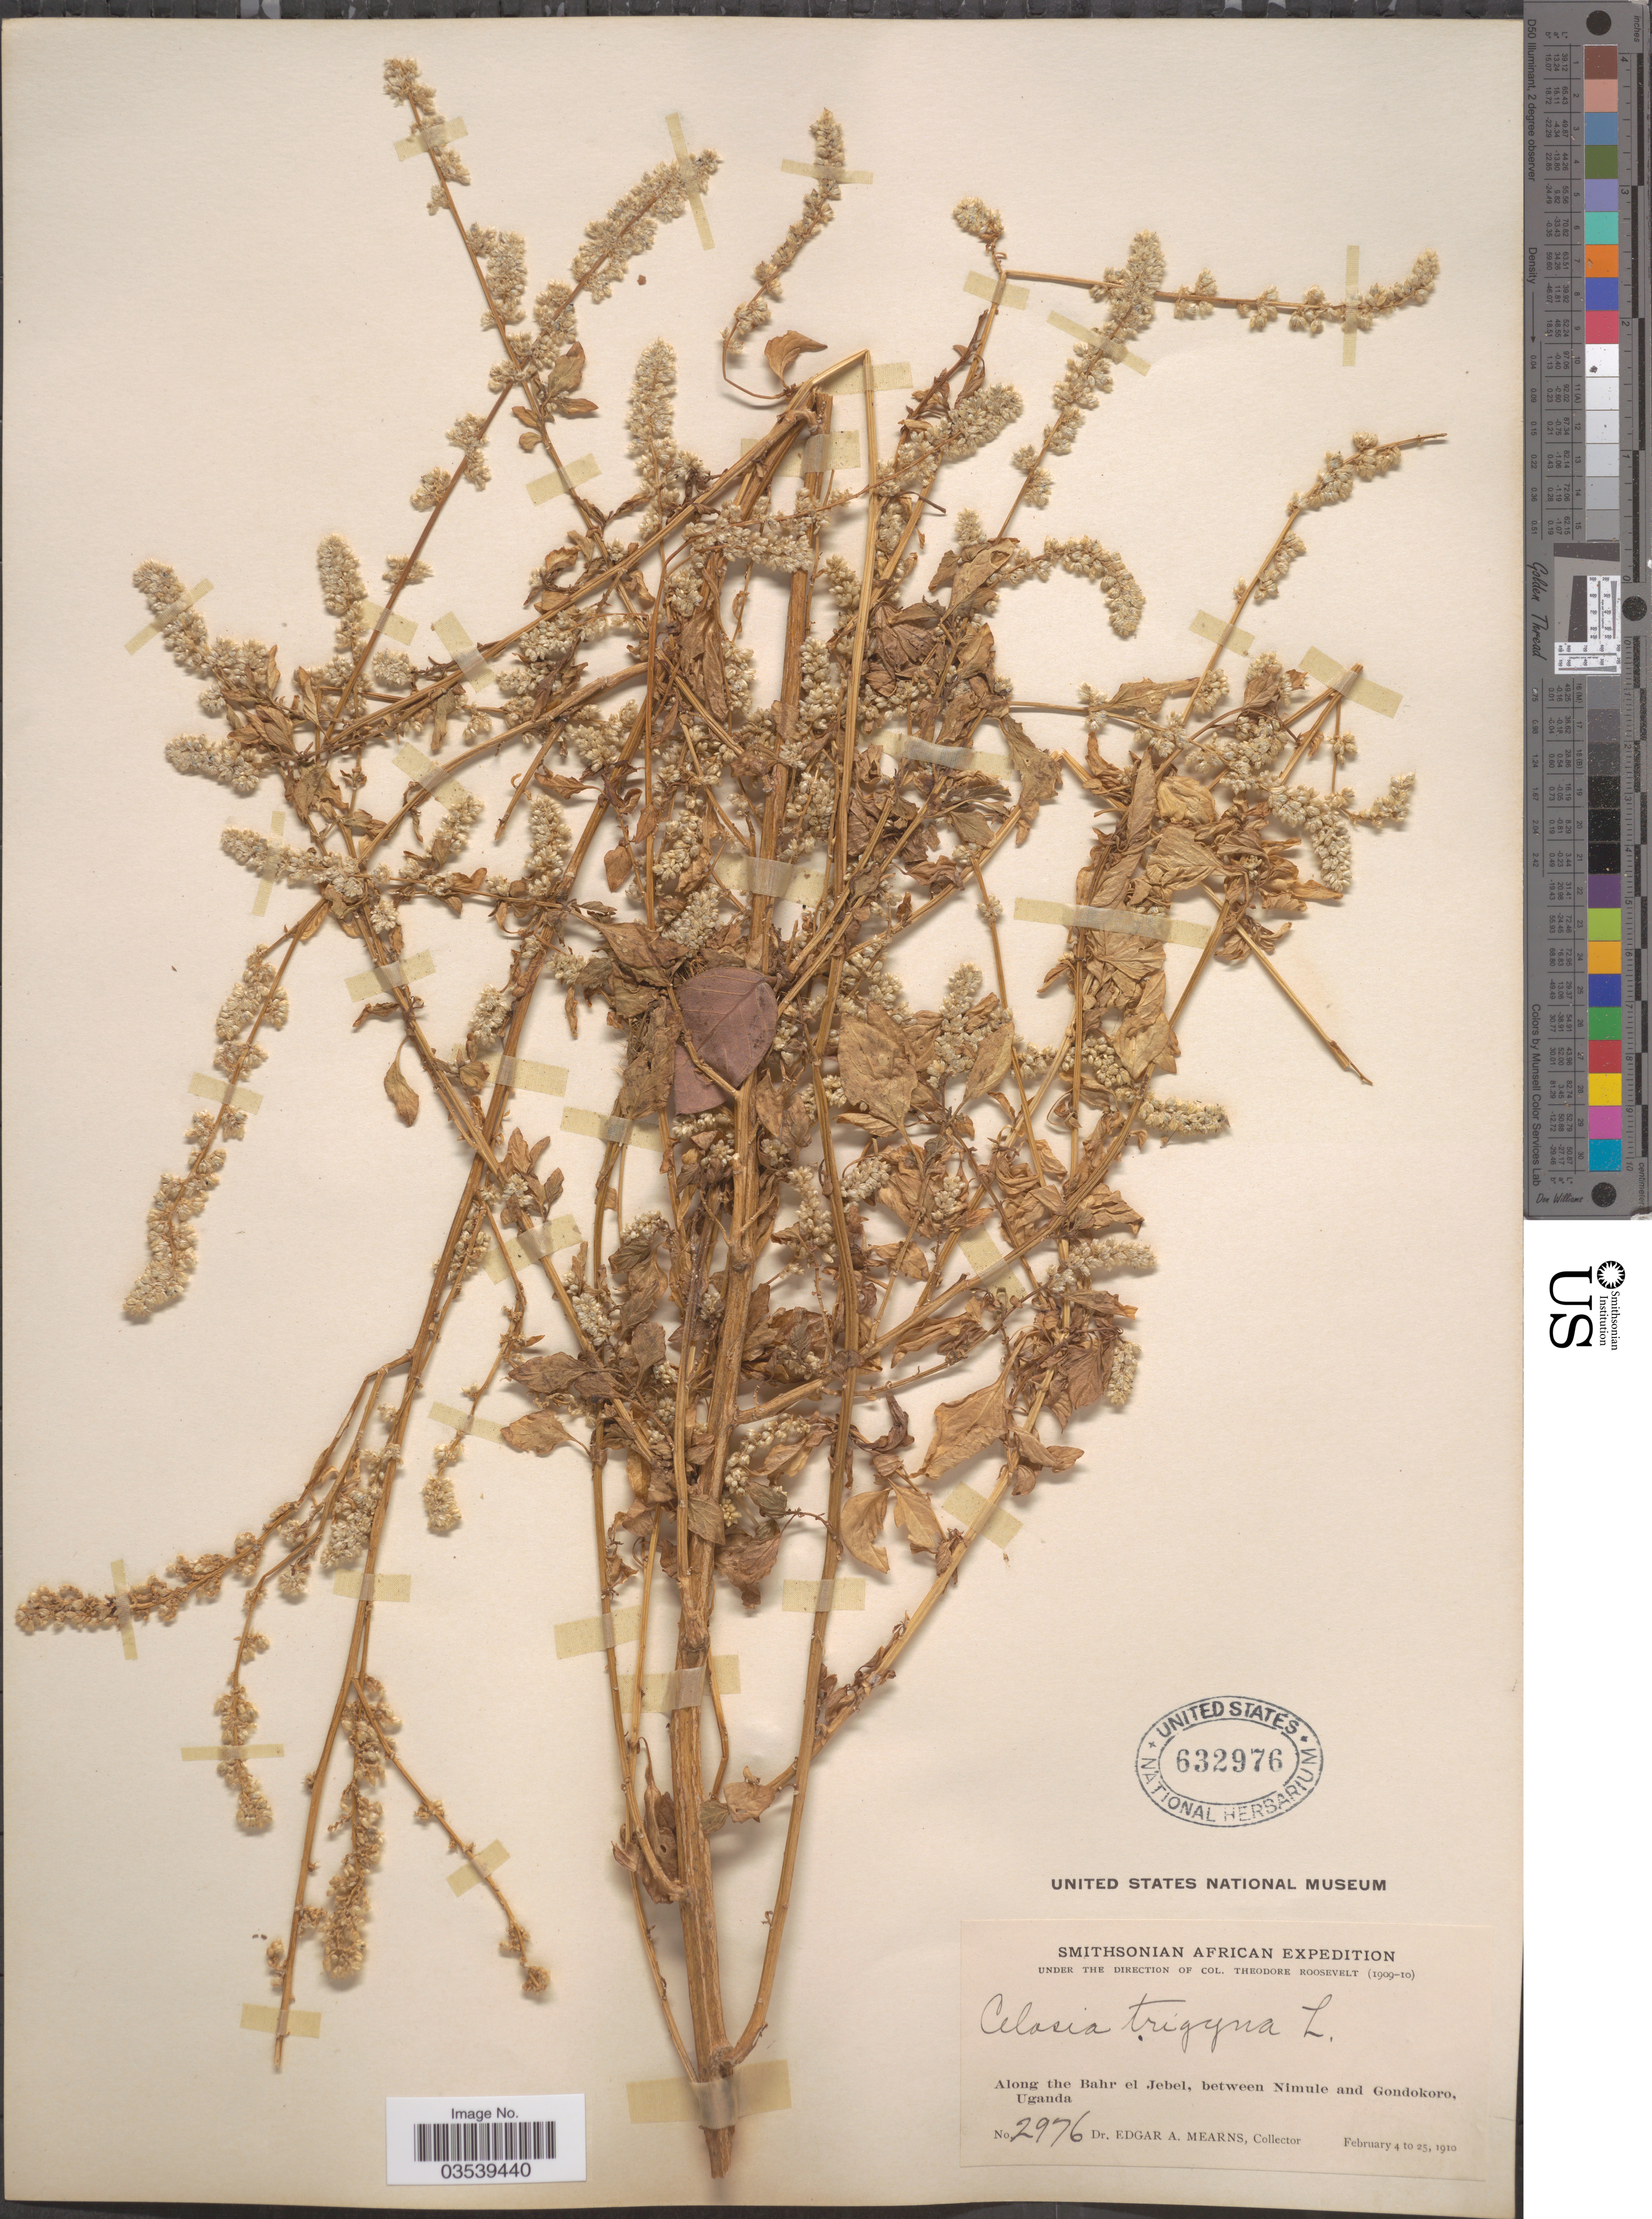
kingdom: Plantae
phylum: Tracheophyta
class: Magnoliopsida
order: Caryophyllales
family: Amaranthaceae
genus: Celosia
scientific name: Celosia trigyna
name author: L.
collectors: E. A. Mearns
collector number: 2976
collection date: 1910-02-04/1910-02-25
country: Uganda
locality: Along the Bahr el Jebel, between Nimule and Gondokoro.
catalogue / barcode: US 632976